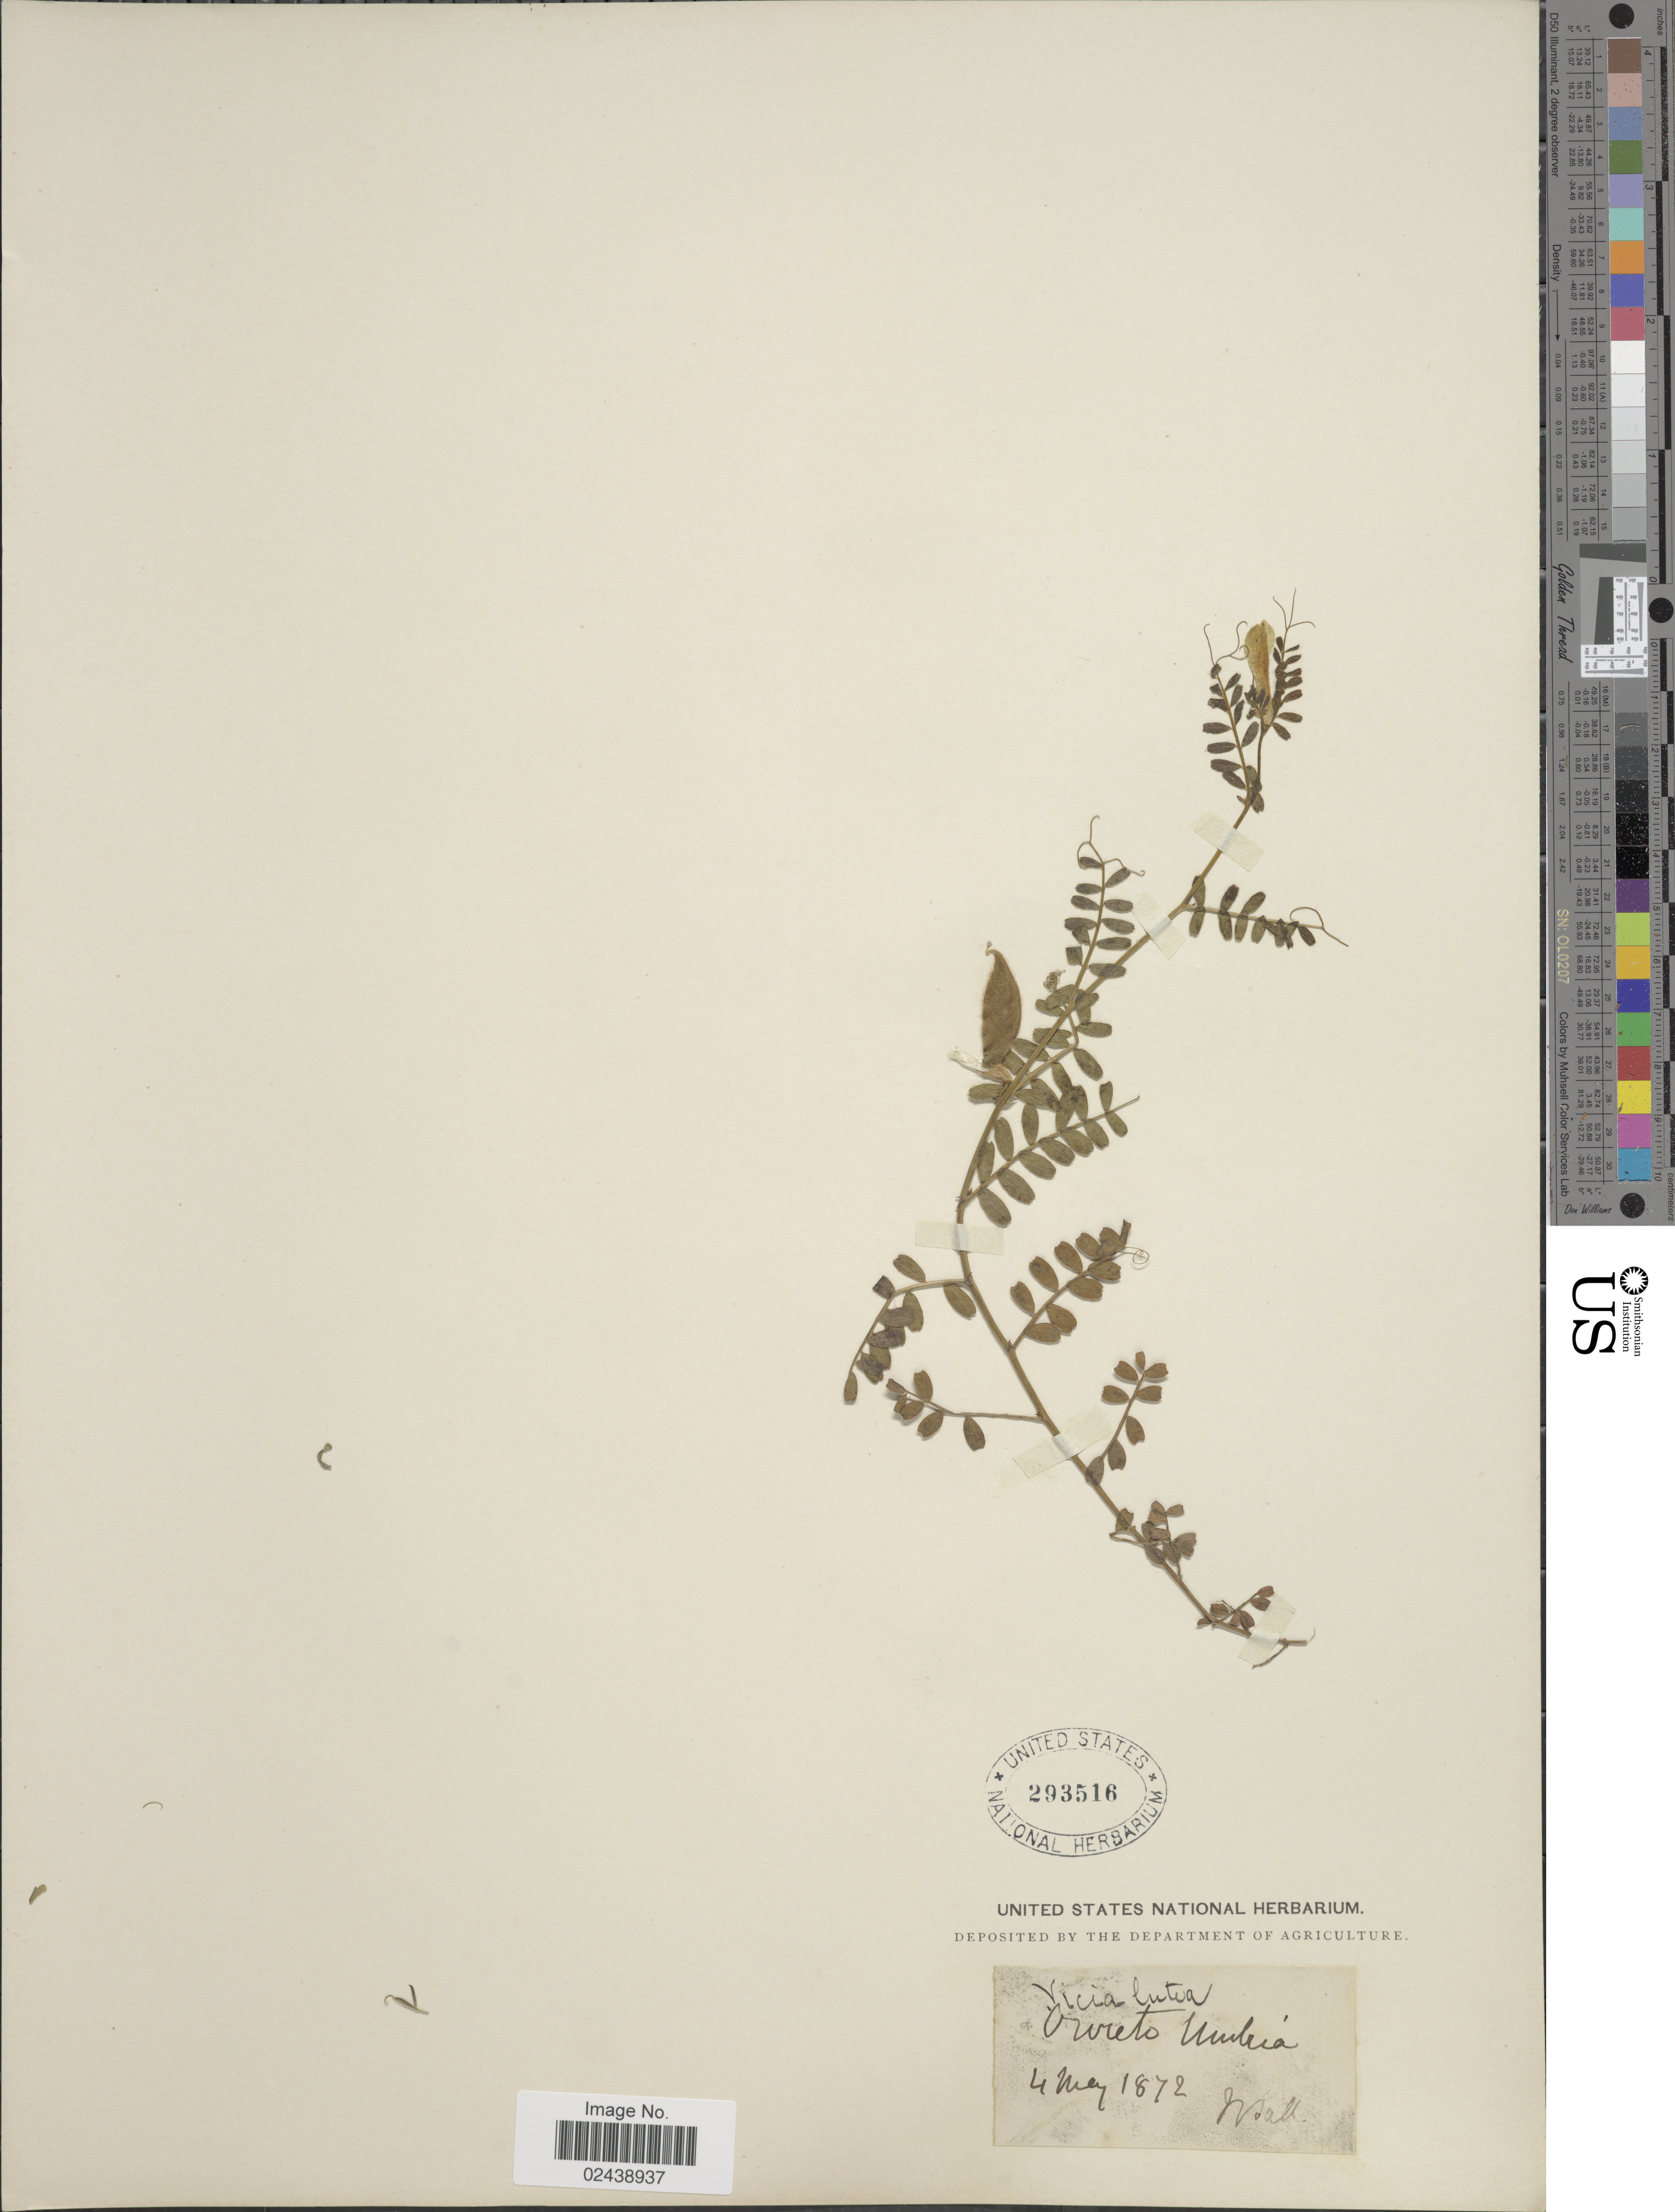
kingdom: Plantae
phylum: Tracheophyta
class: Magnoliopsida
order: Fabales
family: Fabaceae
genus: Vicia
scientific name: Vicia lutea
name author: L.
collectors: Wall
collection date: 1872-05-04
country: Italy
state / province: Umbria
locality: Orvieto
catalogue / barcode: US 293516